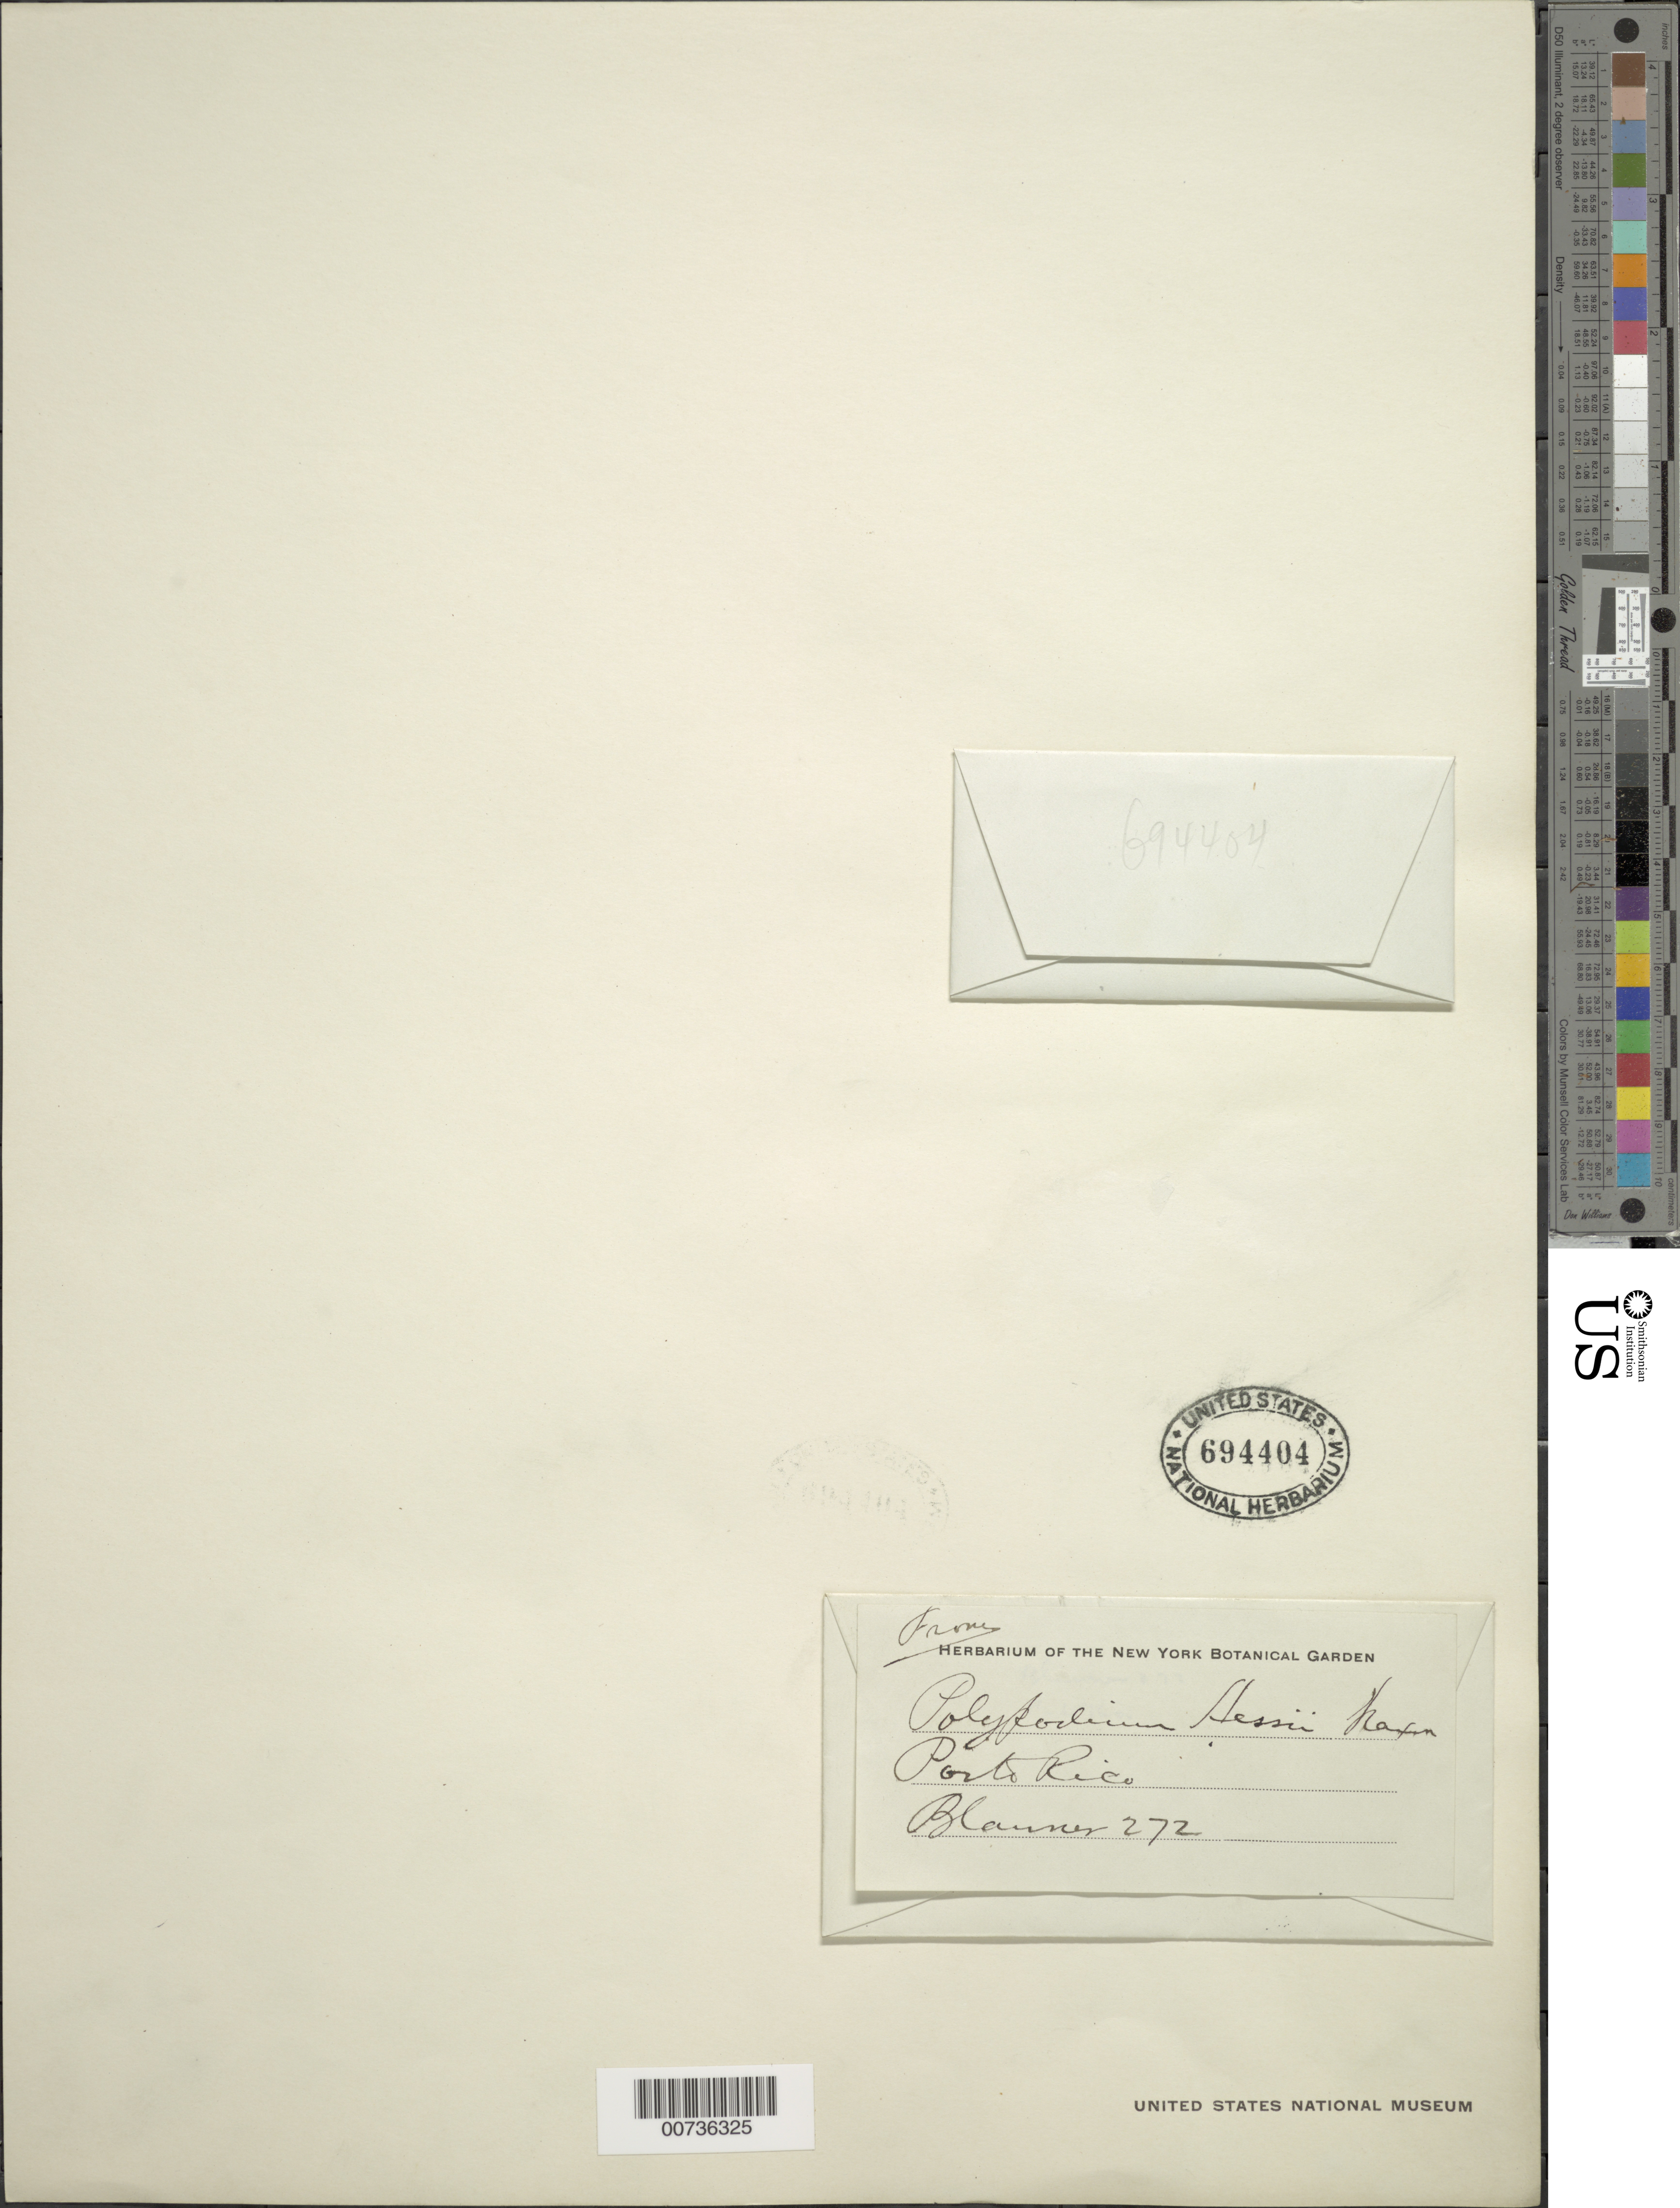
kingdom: Plantae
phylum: Tracheophyta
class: Polypodiopsida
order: Polypodiales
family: Polypodiaceae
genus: Grammitis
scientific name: Grammitis limbata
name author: Fée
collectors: Blauner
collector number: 272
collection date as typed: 1853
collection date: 1853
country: Puerto Rico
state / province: Luquillo (?)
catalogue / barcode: US 694404